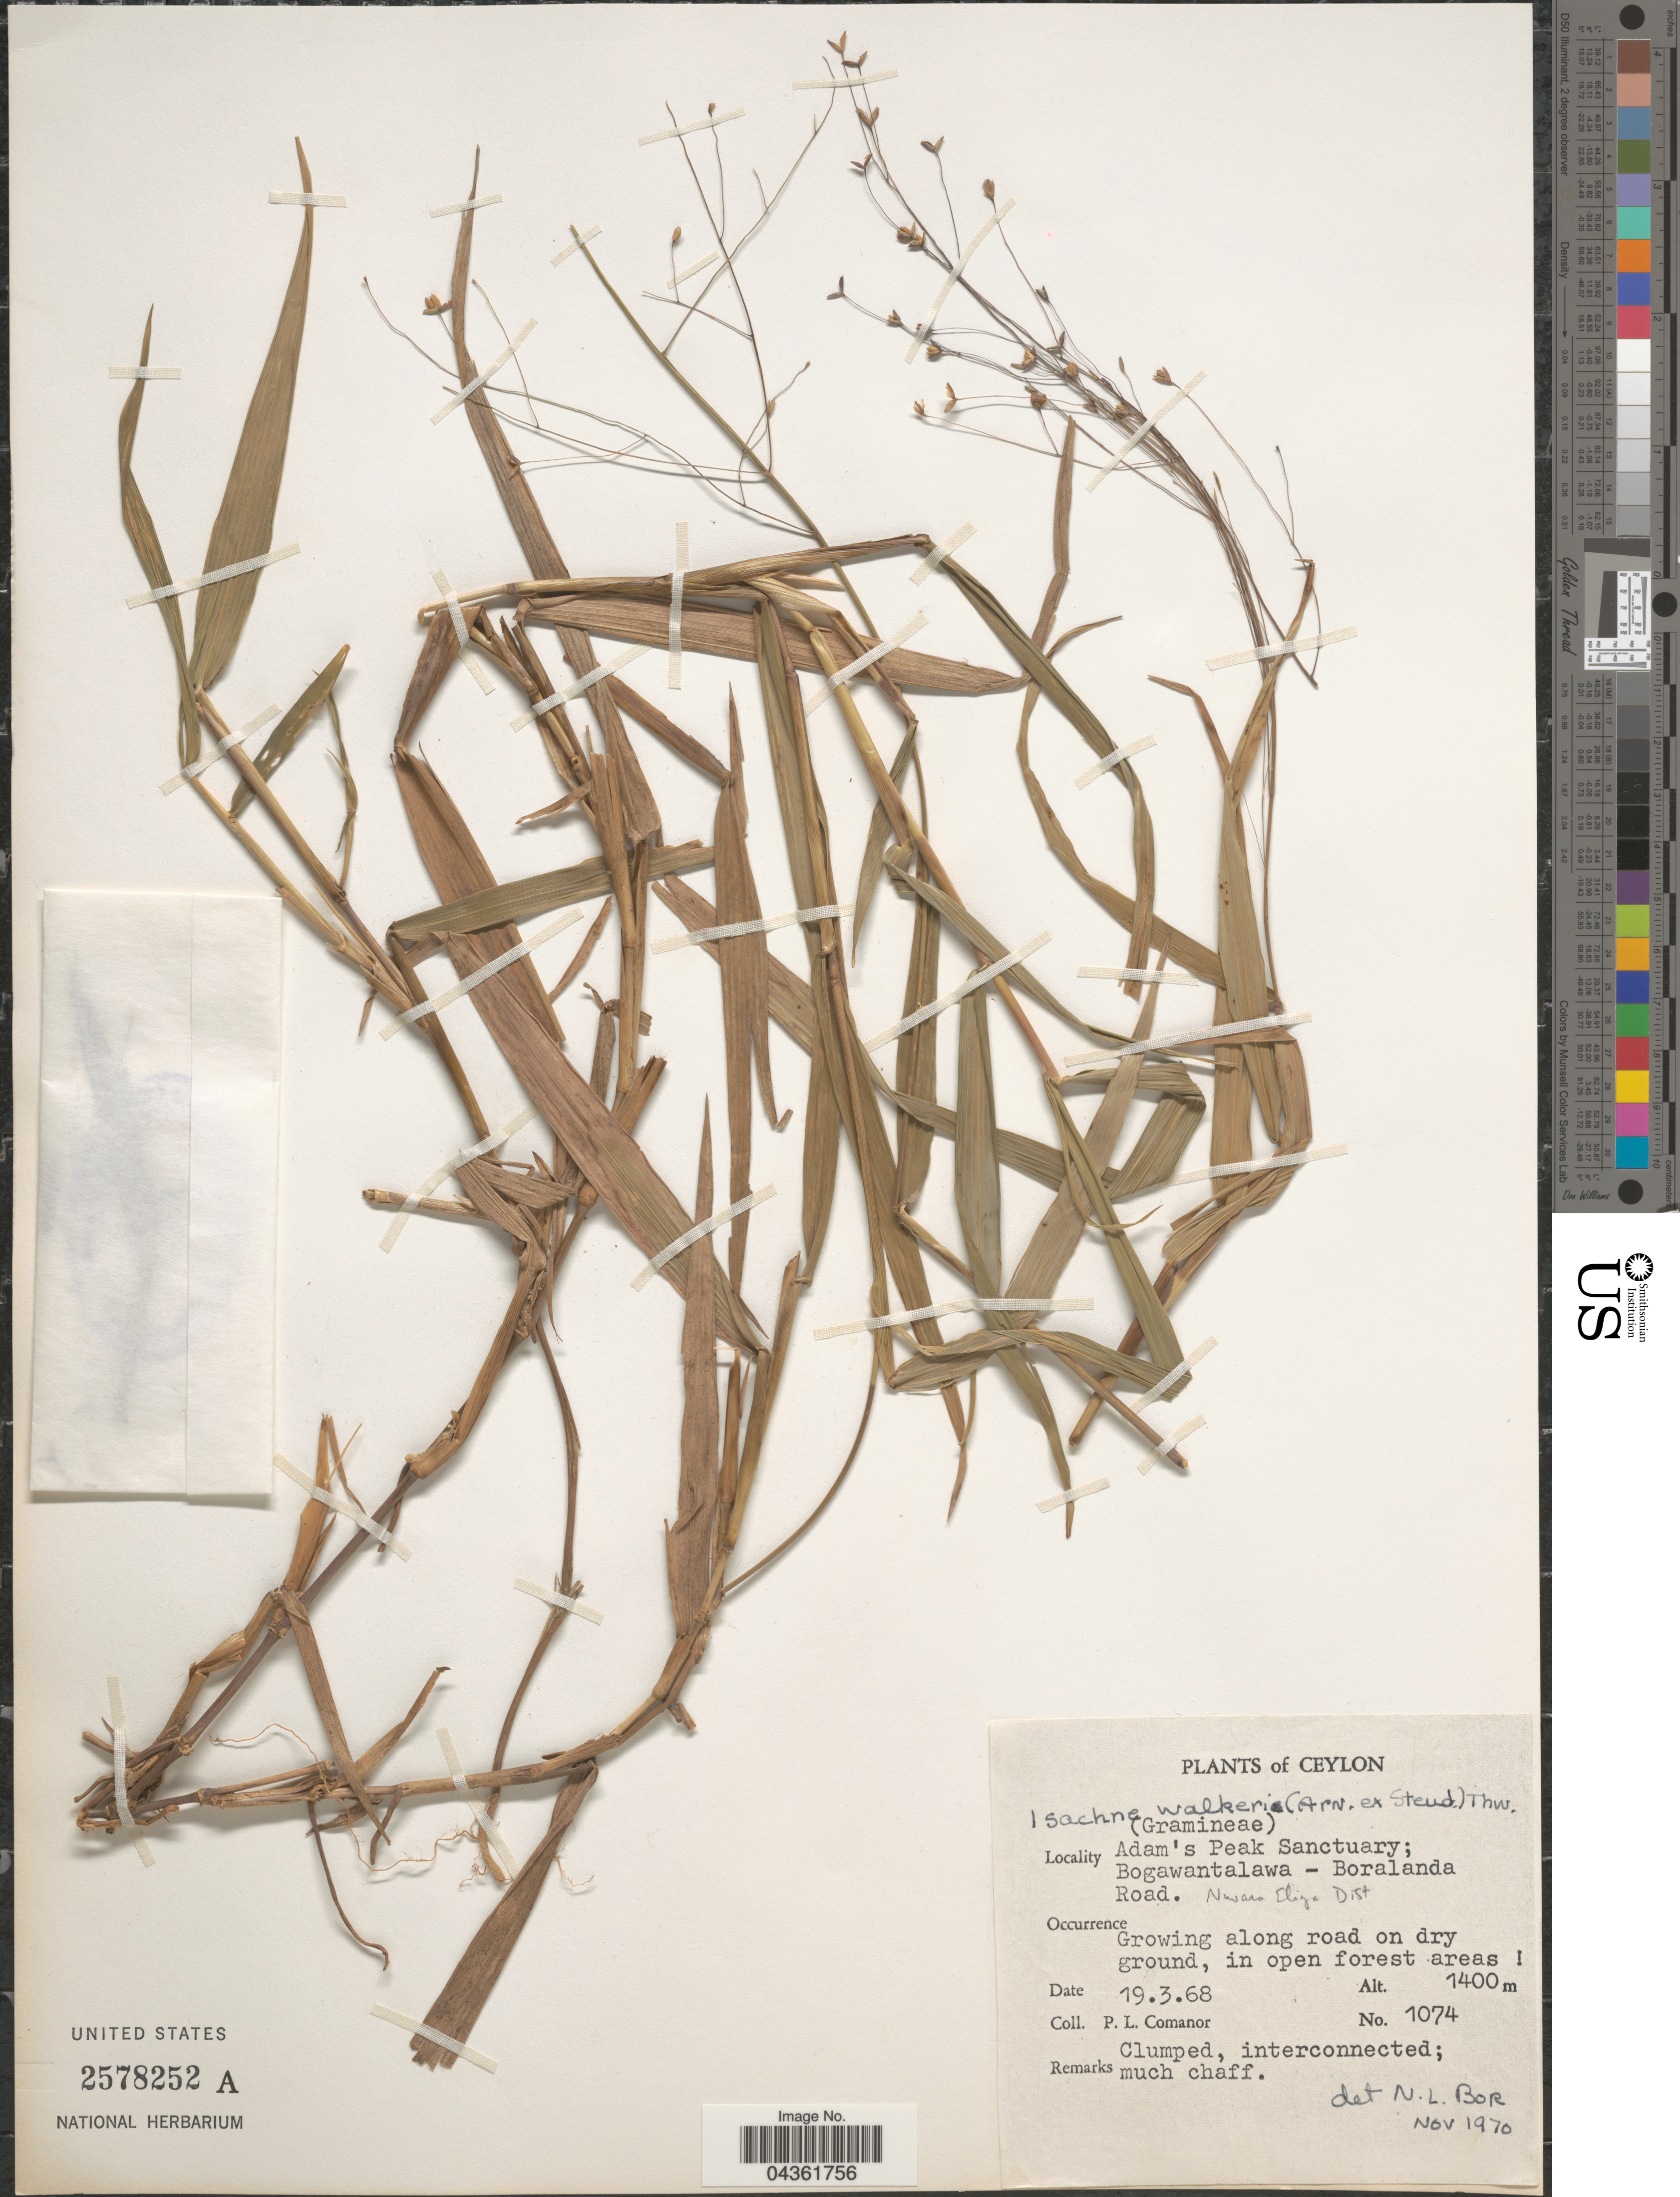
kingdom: Plantae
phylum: Tracheophyta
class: Liliopsida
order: Poales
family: Poaceae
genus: Isachne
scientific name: Isachne walkeri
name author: (Arn. ex Steud.) Wight & Arn. ex Hook. f.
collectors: P. Comanor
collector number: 1074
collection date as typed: Transcribed d/m/y: 19/3/68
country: Sri Lanka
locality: Ceylon. Adam's Peak Sanctuary; Bogawantalawa - Boralanda Road. Nuwara Eliya Dist.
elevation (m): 1400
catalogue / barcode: US 2578252A